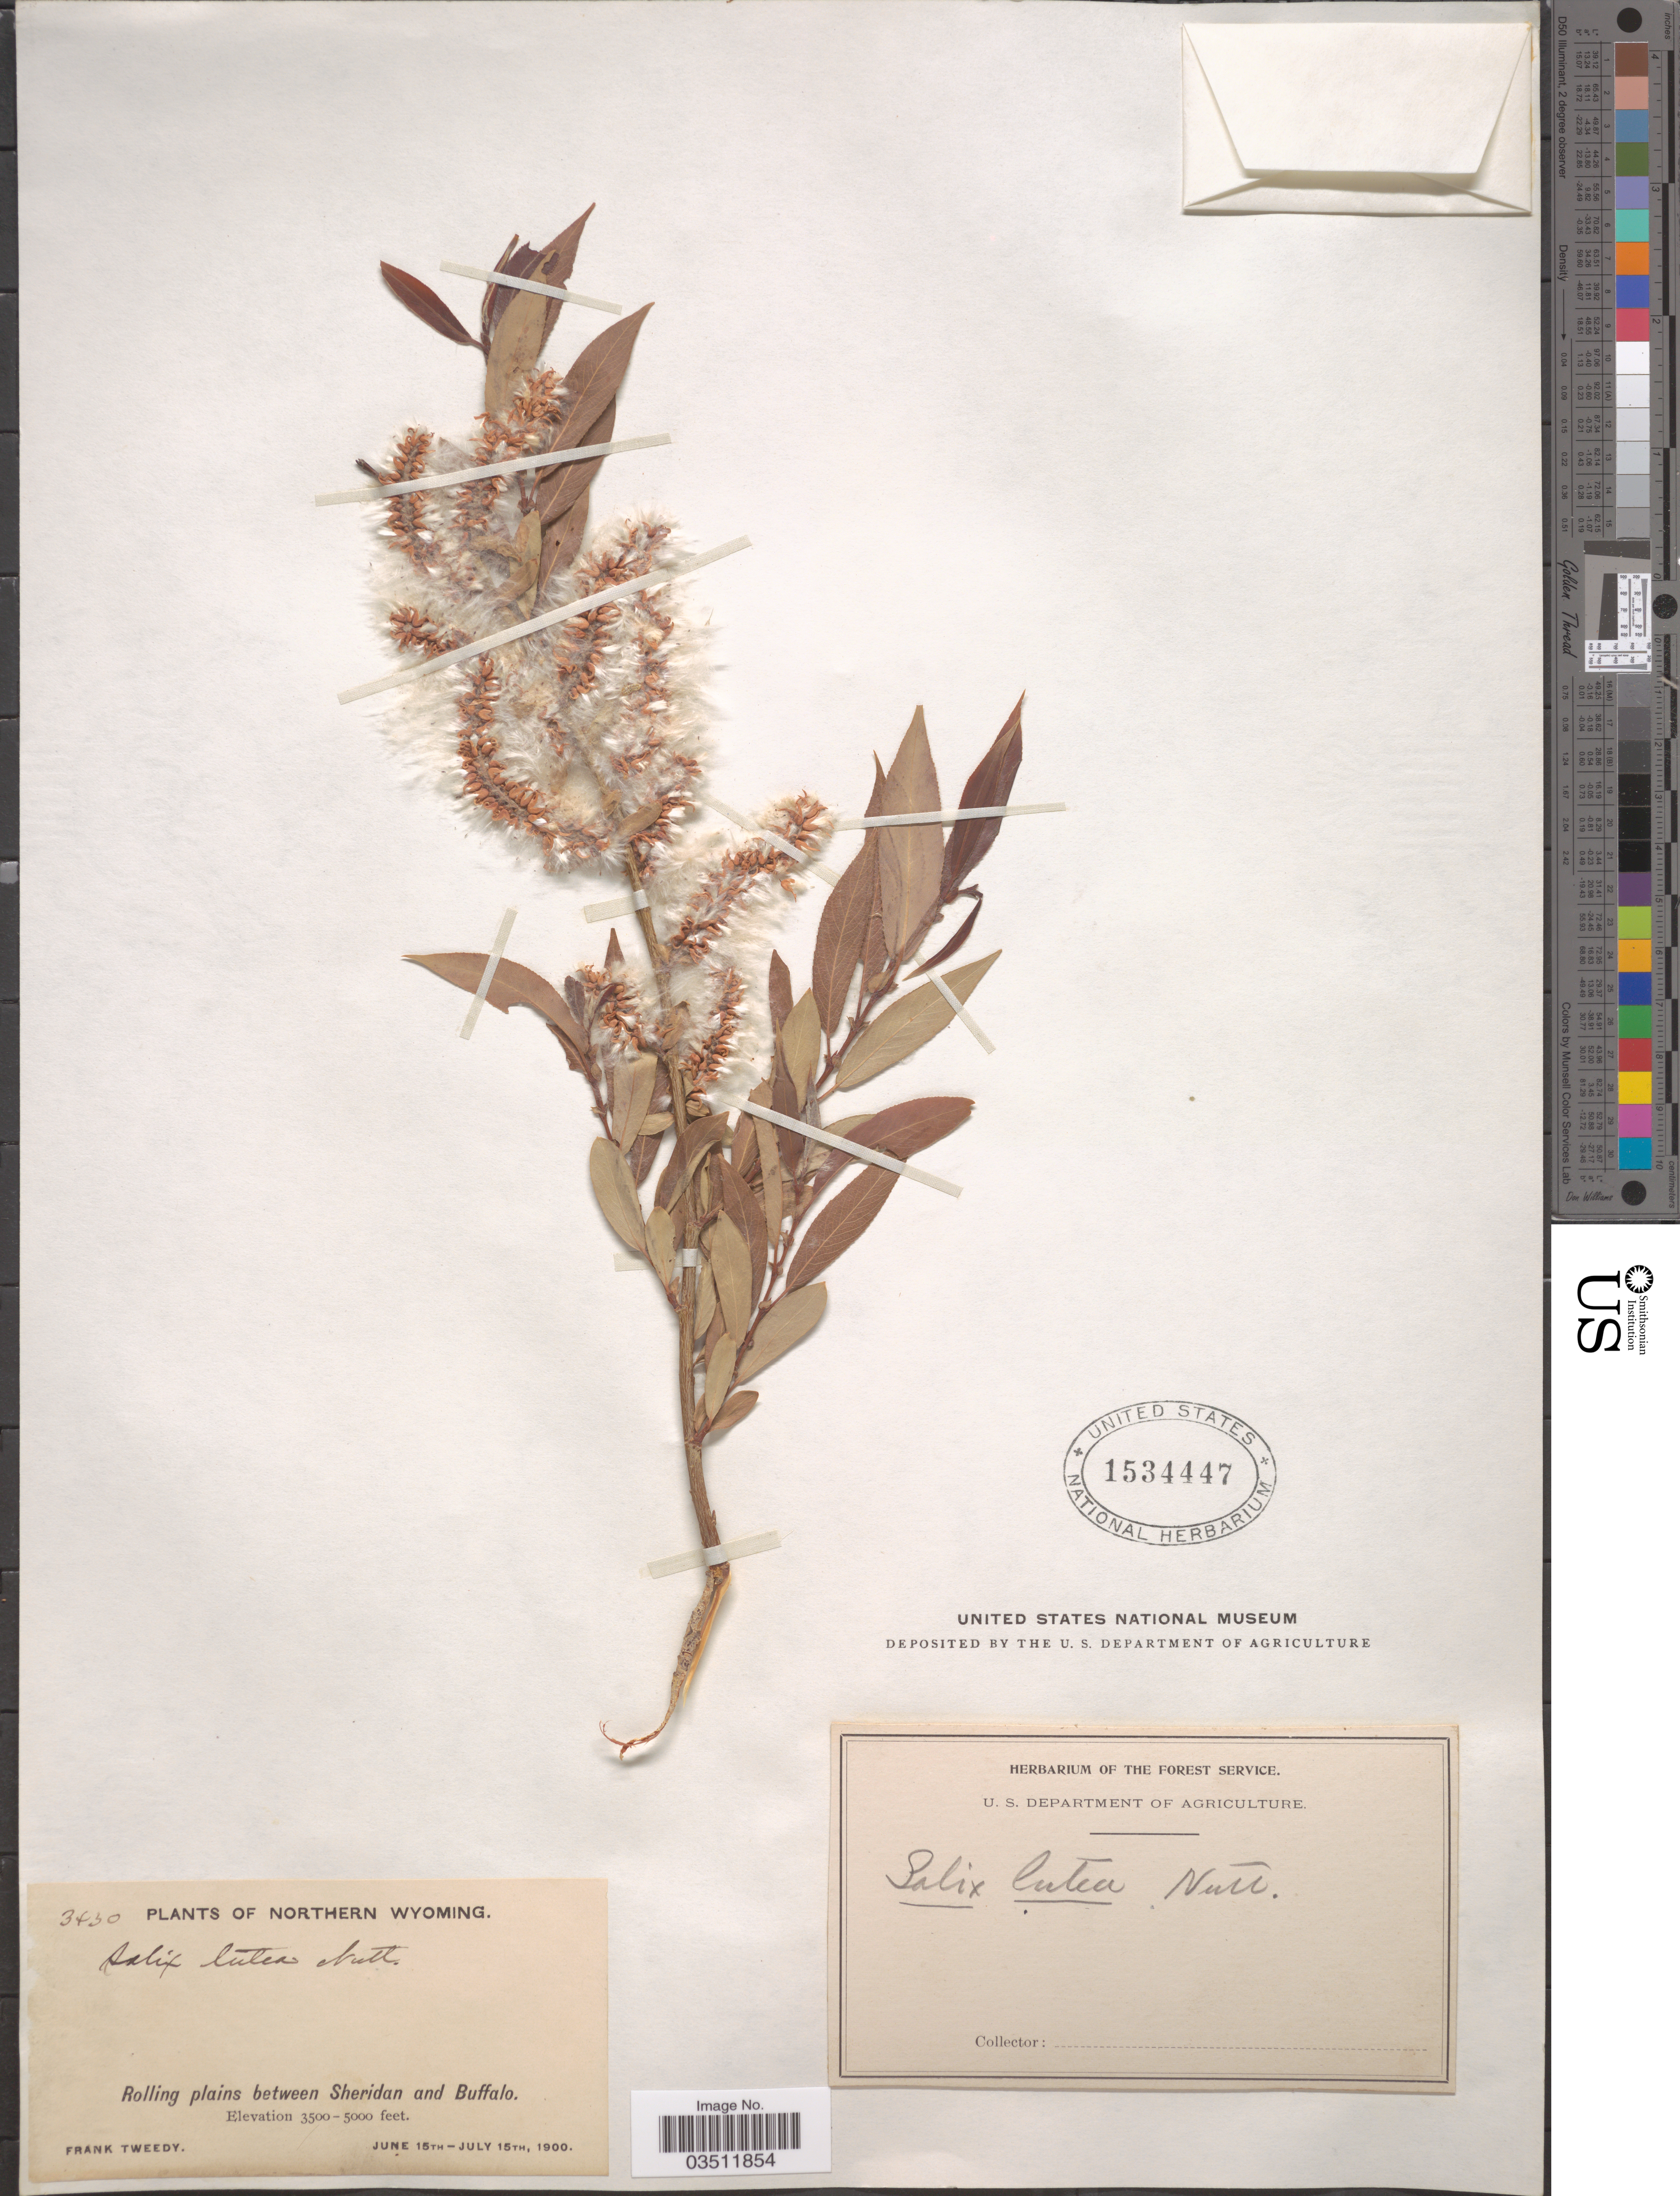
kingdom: Plantae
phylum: Tracheophyta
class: Magnoliopsida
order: Malpighiales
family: Salicaceae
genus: Salix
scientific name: Salix lutea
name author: Nutt.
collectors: F. Tweedy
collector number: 3430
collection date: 1900-06-15/1900-07-15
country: United States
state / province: Wyoming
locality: Northern Wyoming. Rolling plains between Sheridan and Buffalo.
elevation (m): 1067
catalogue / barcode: US 1534447